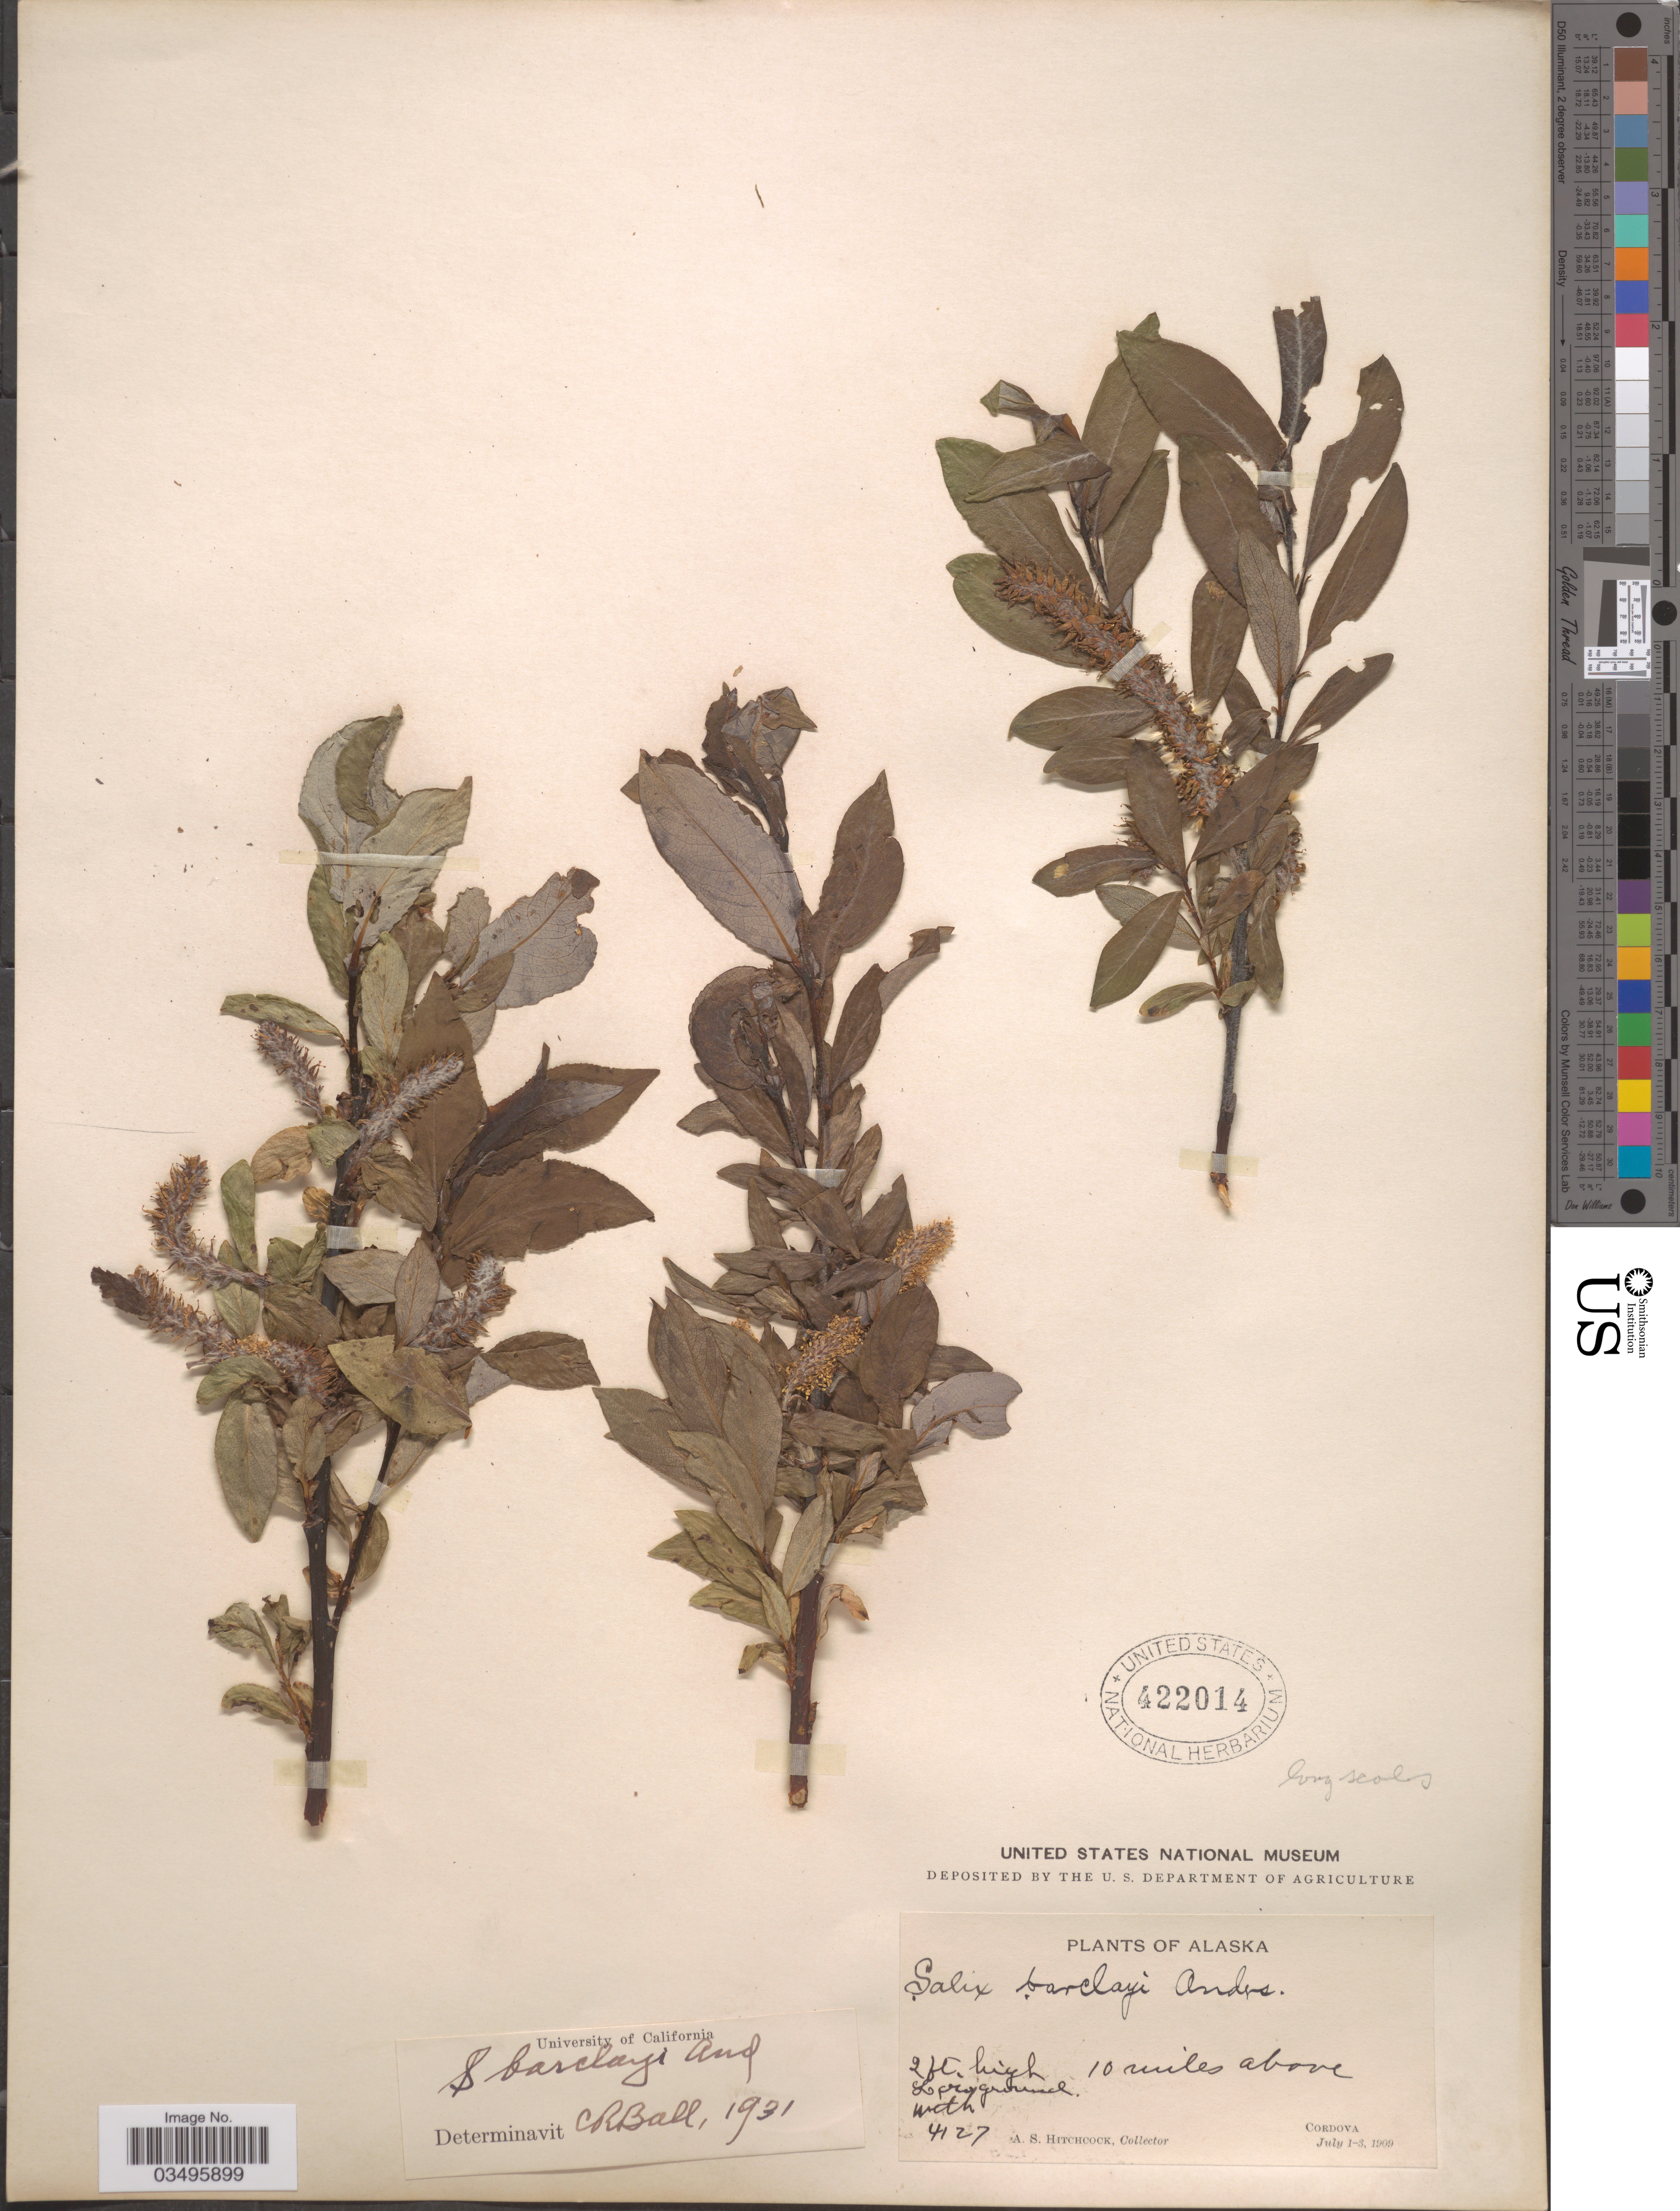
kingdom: Plantae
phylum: Tracheophyta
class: Magnoliopsida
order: Malpighiales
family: Salicaceae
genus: Salix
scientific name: Salix barclayi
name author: Andersson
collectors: A. S. Hitchcock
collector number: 4127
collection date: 1909-07-01/1909-07-03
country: United States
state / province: Alaska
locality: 10 miles above Cordova.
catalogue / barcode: US 422014